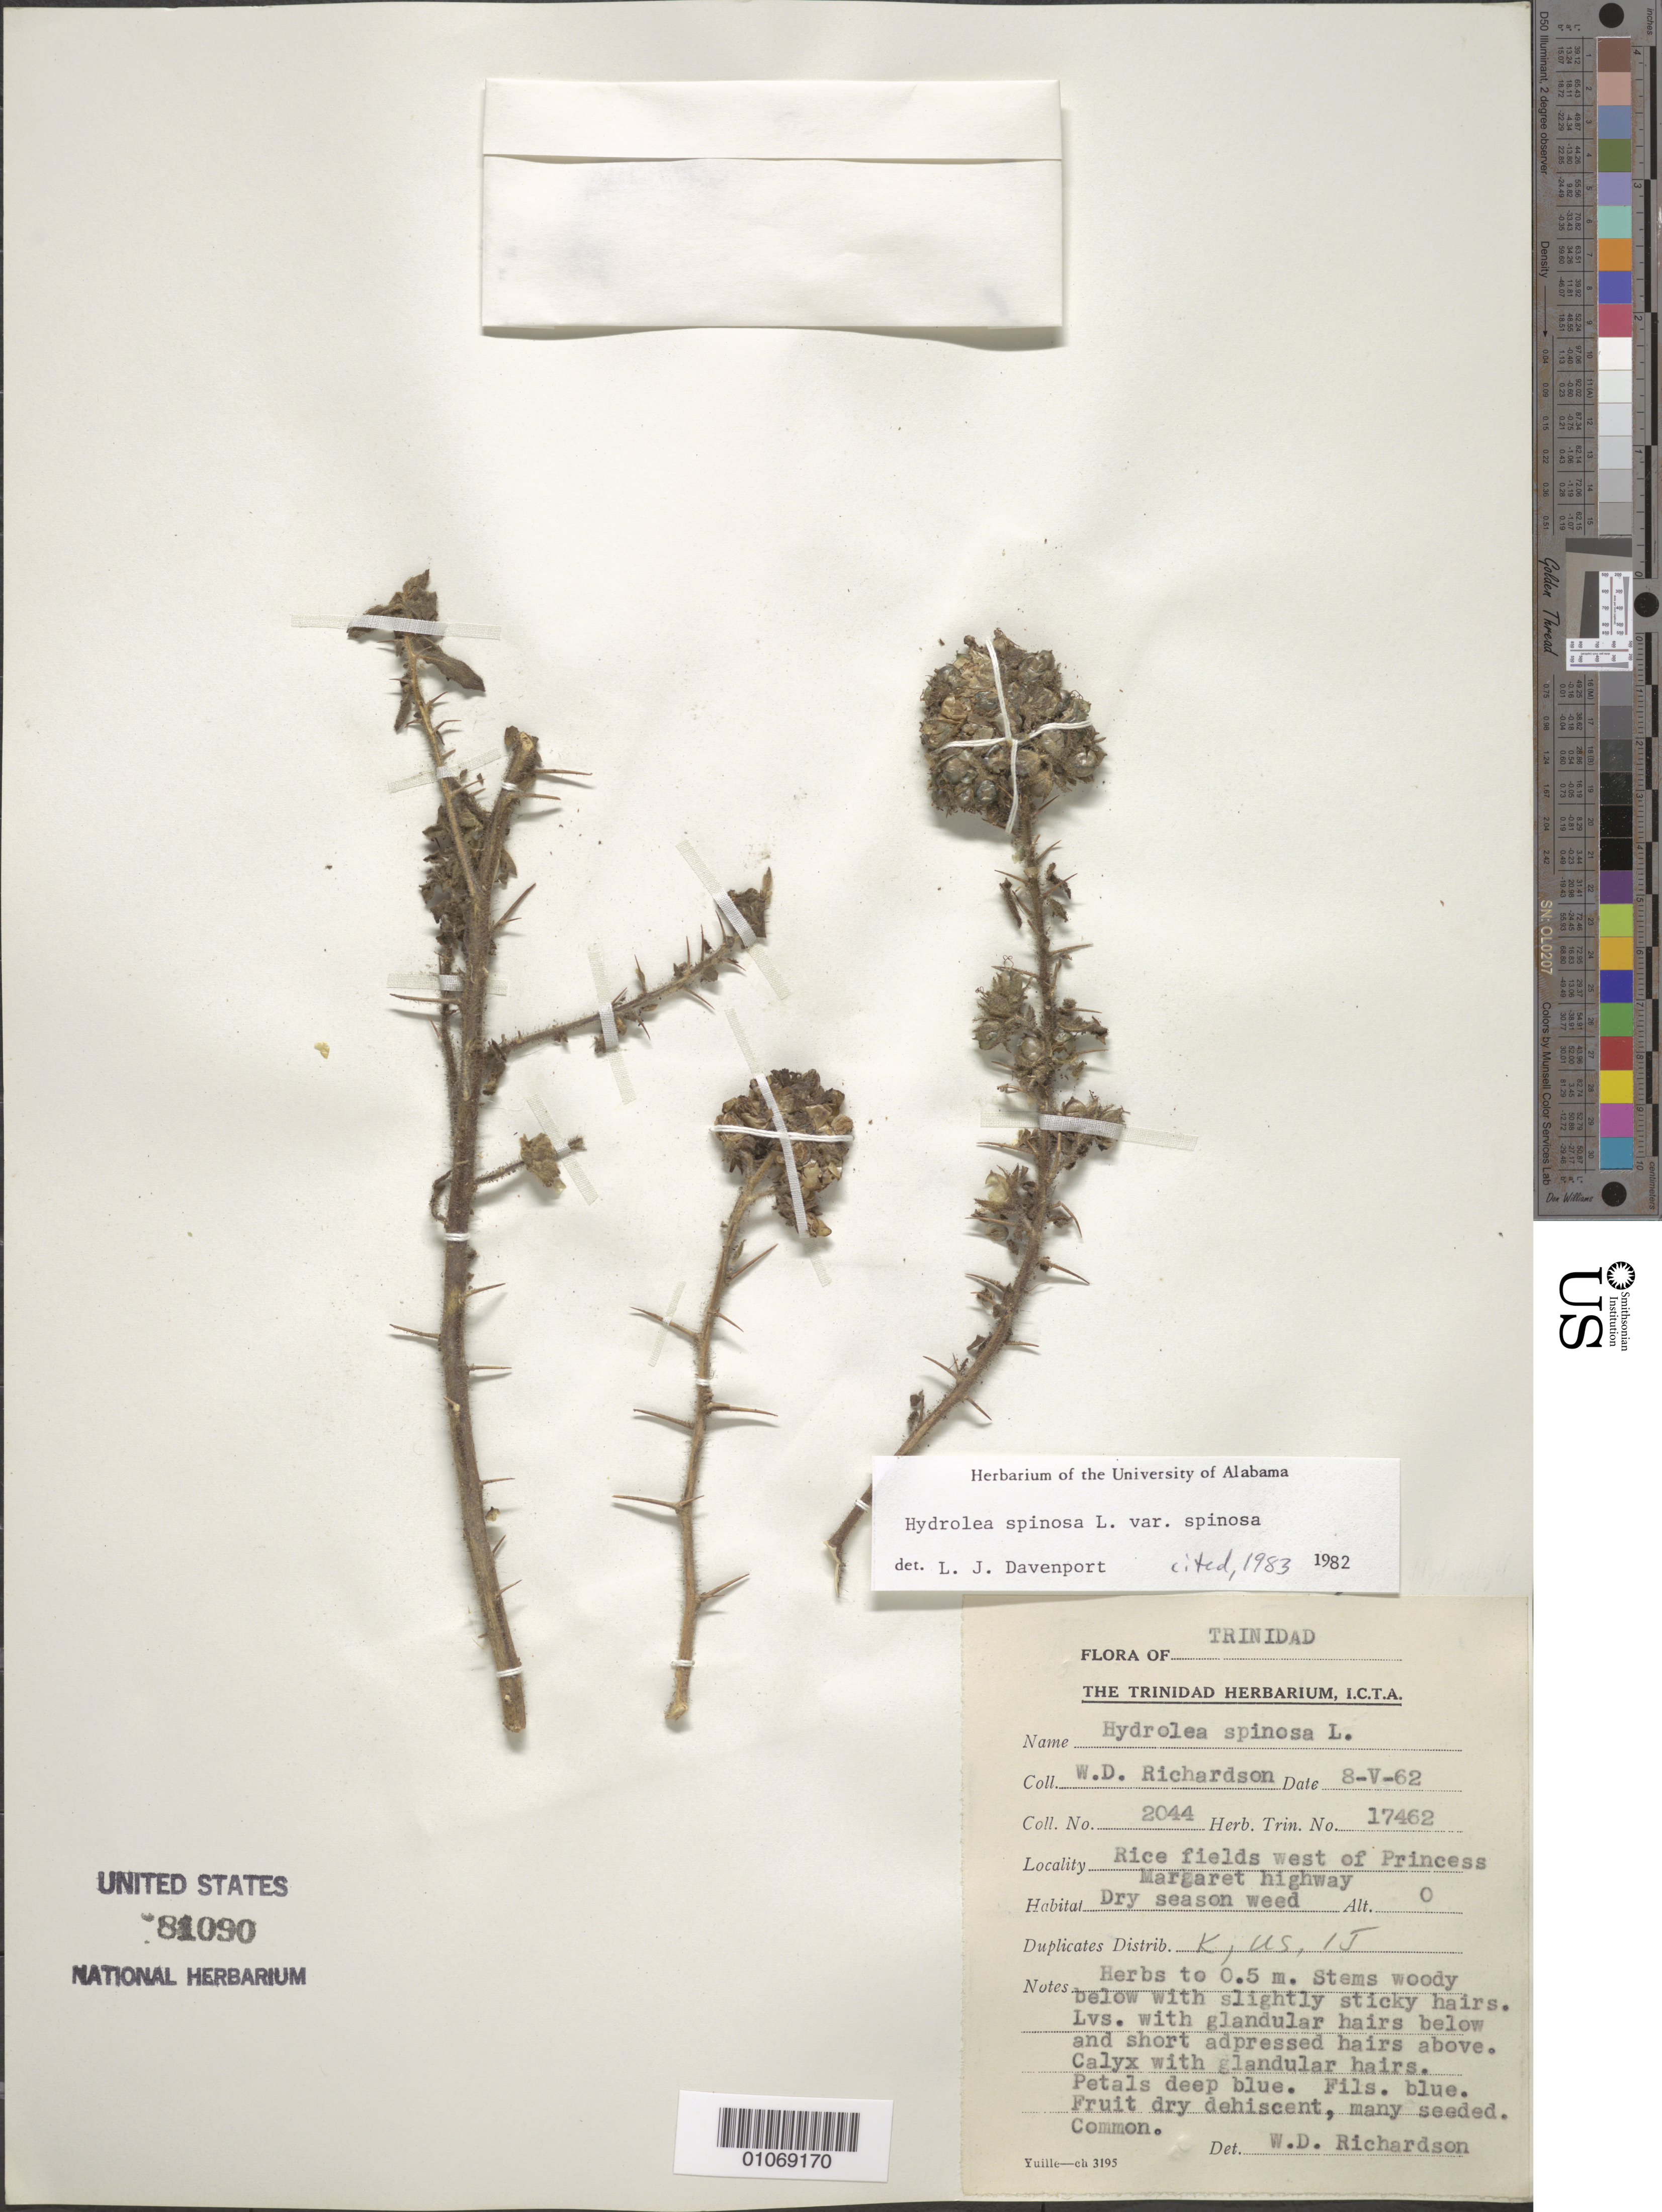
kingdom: Plantae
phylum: Tracheophyta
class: Magnoliopsida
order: Solanales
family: Hydroleaceae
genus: Hydrolea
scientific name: Hydrolea spinosa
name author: L.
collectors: W. D. Richardson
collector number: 2044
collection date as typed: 08 May 1962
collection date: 1962-05-08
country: Trinidad and Tobago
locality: Rice fields west of Princess Margaret highway.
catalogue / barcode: US 81090